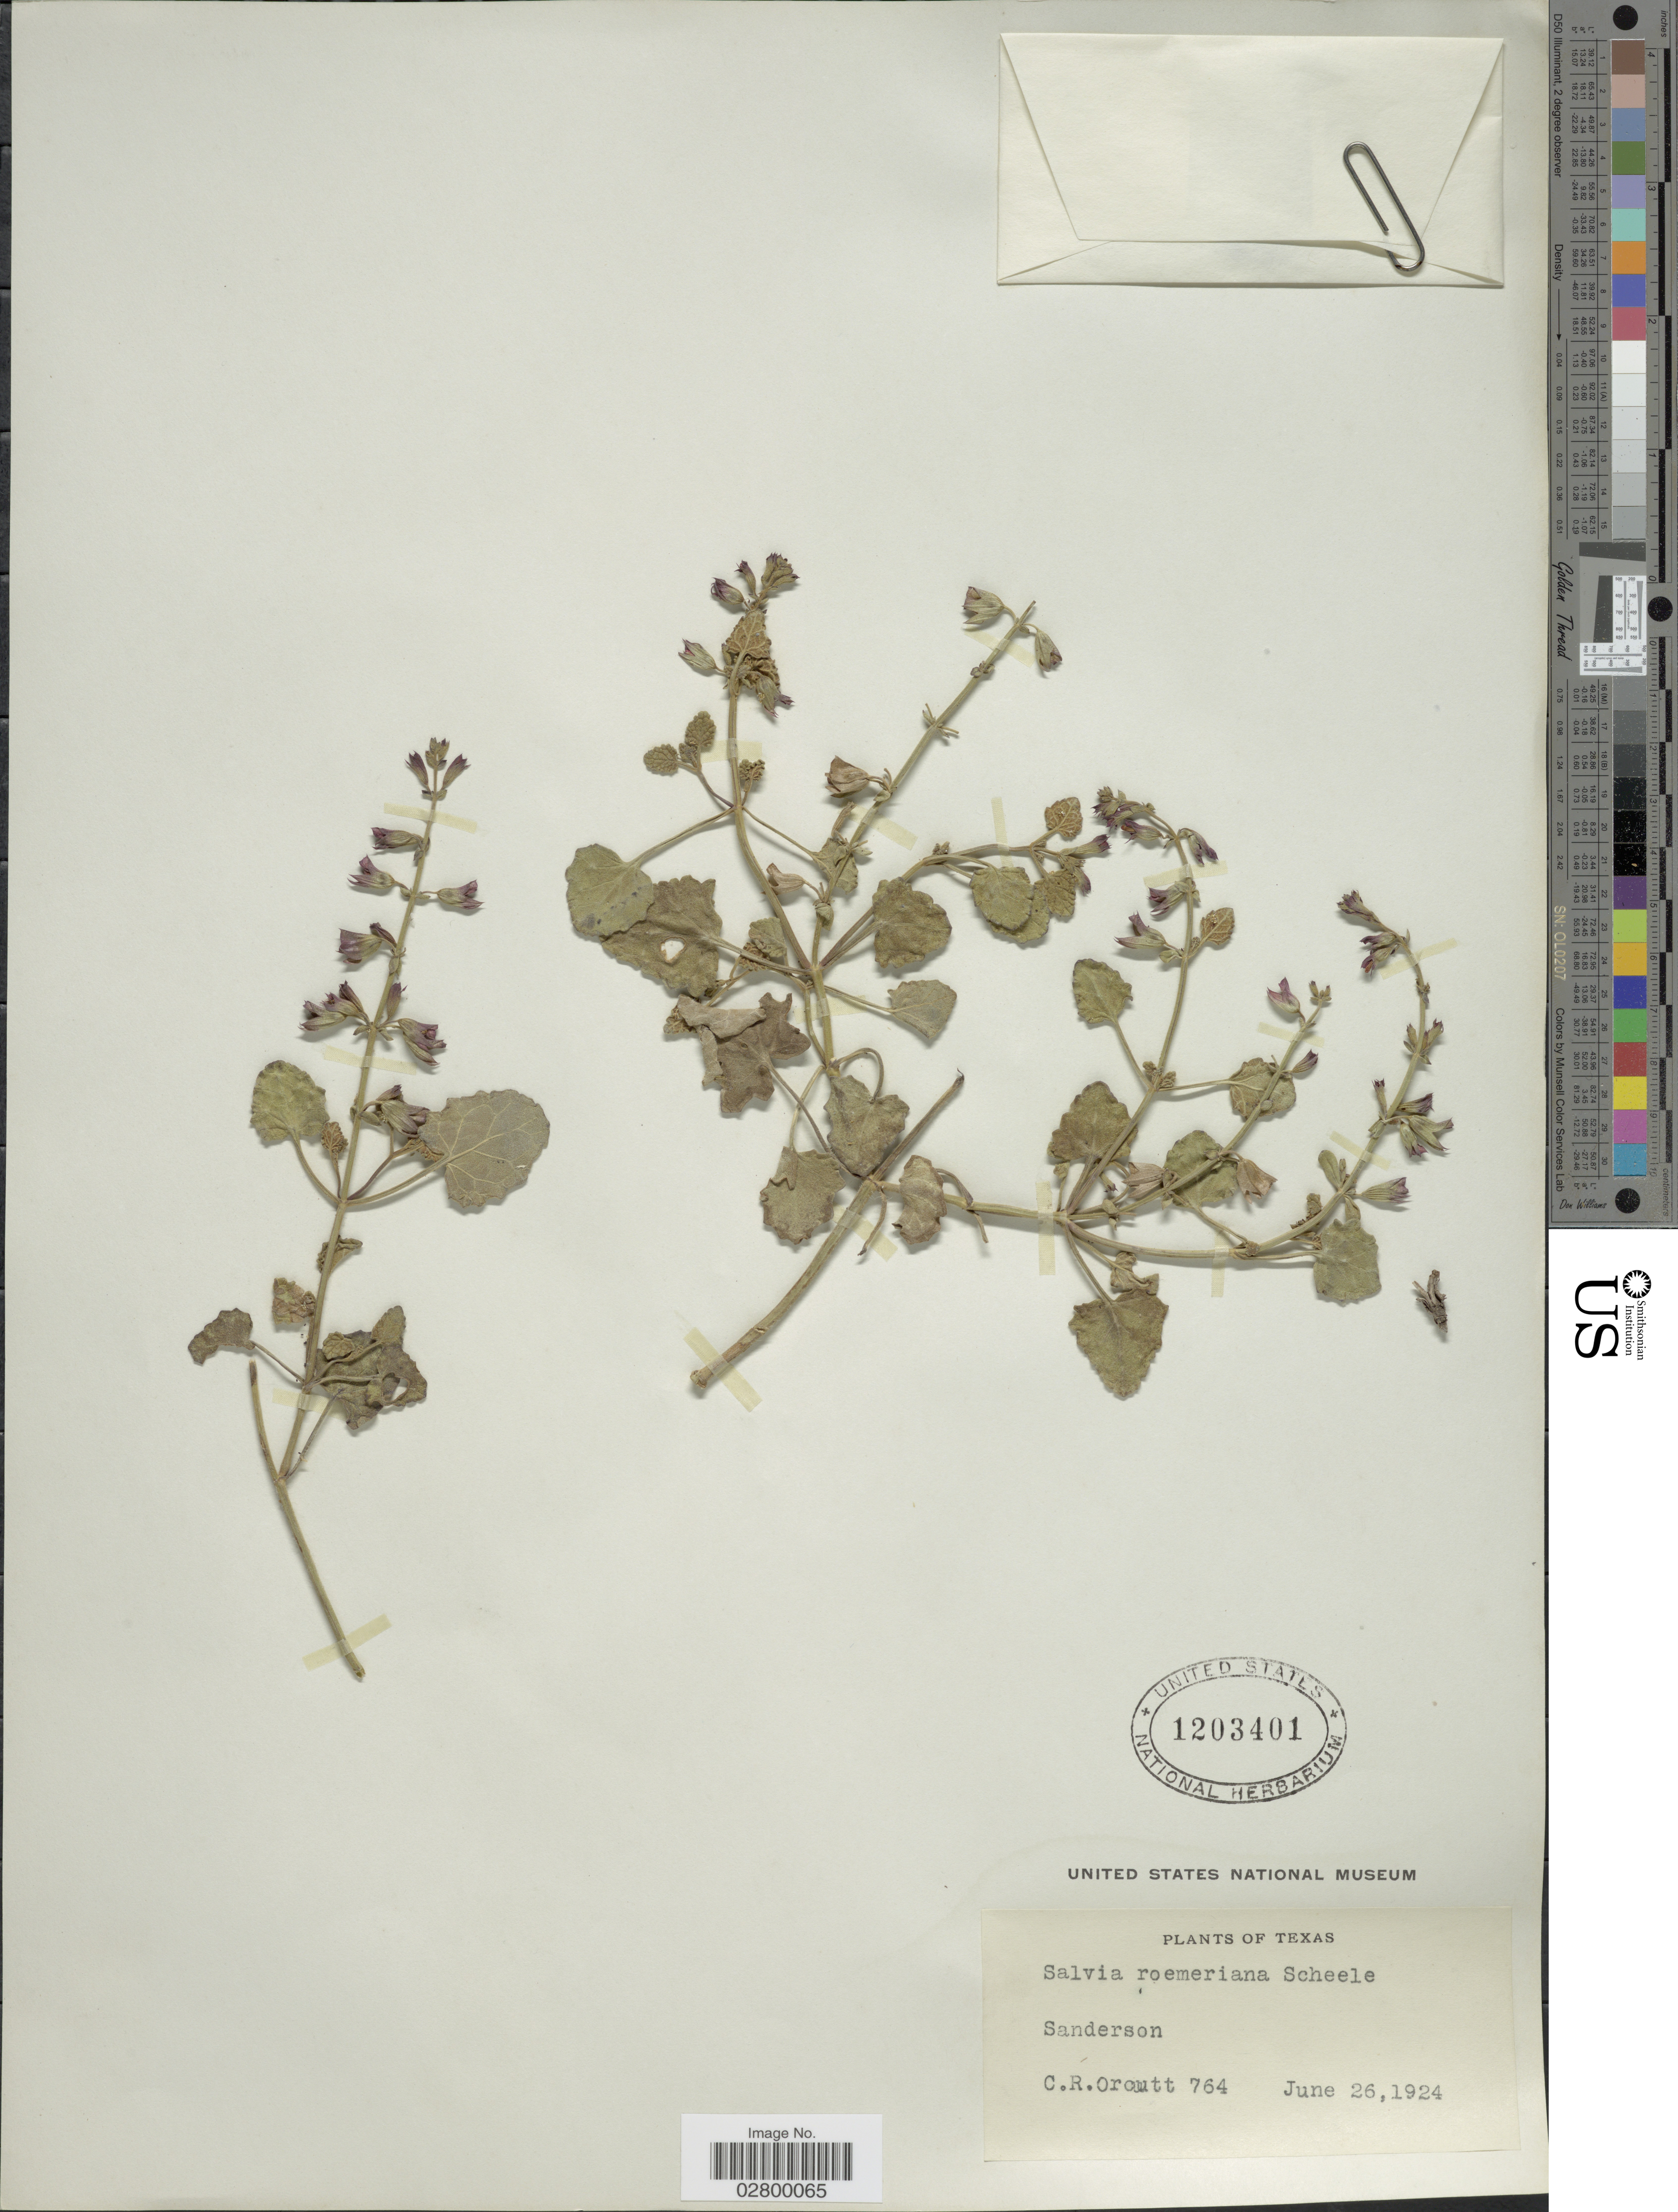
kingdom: Plantae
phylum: Tracheophyta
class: Magnoliopsida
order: Lamiales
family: Lamiaceae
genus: Salvia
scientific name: Salvia roemeriana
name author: Scheele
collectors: C. R. Orcutt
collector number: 764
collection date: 1924-06-26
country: United States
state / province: Texas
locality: Sanderson.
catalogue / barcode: US 1203401